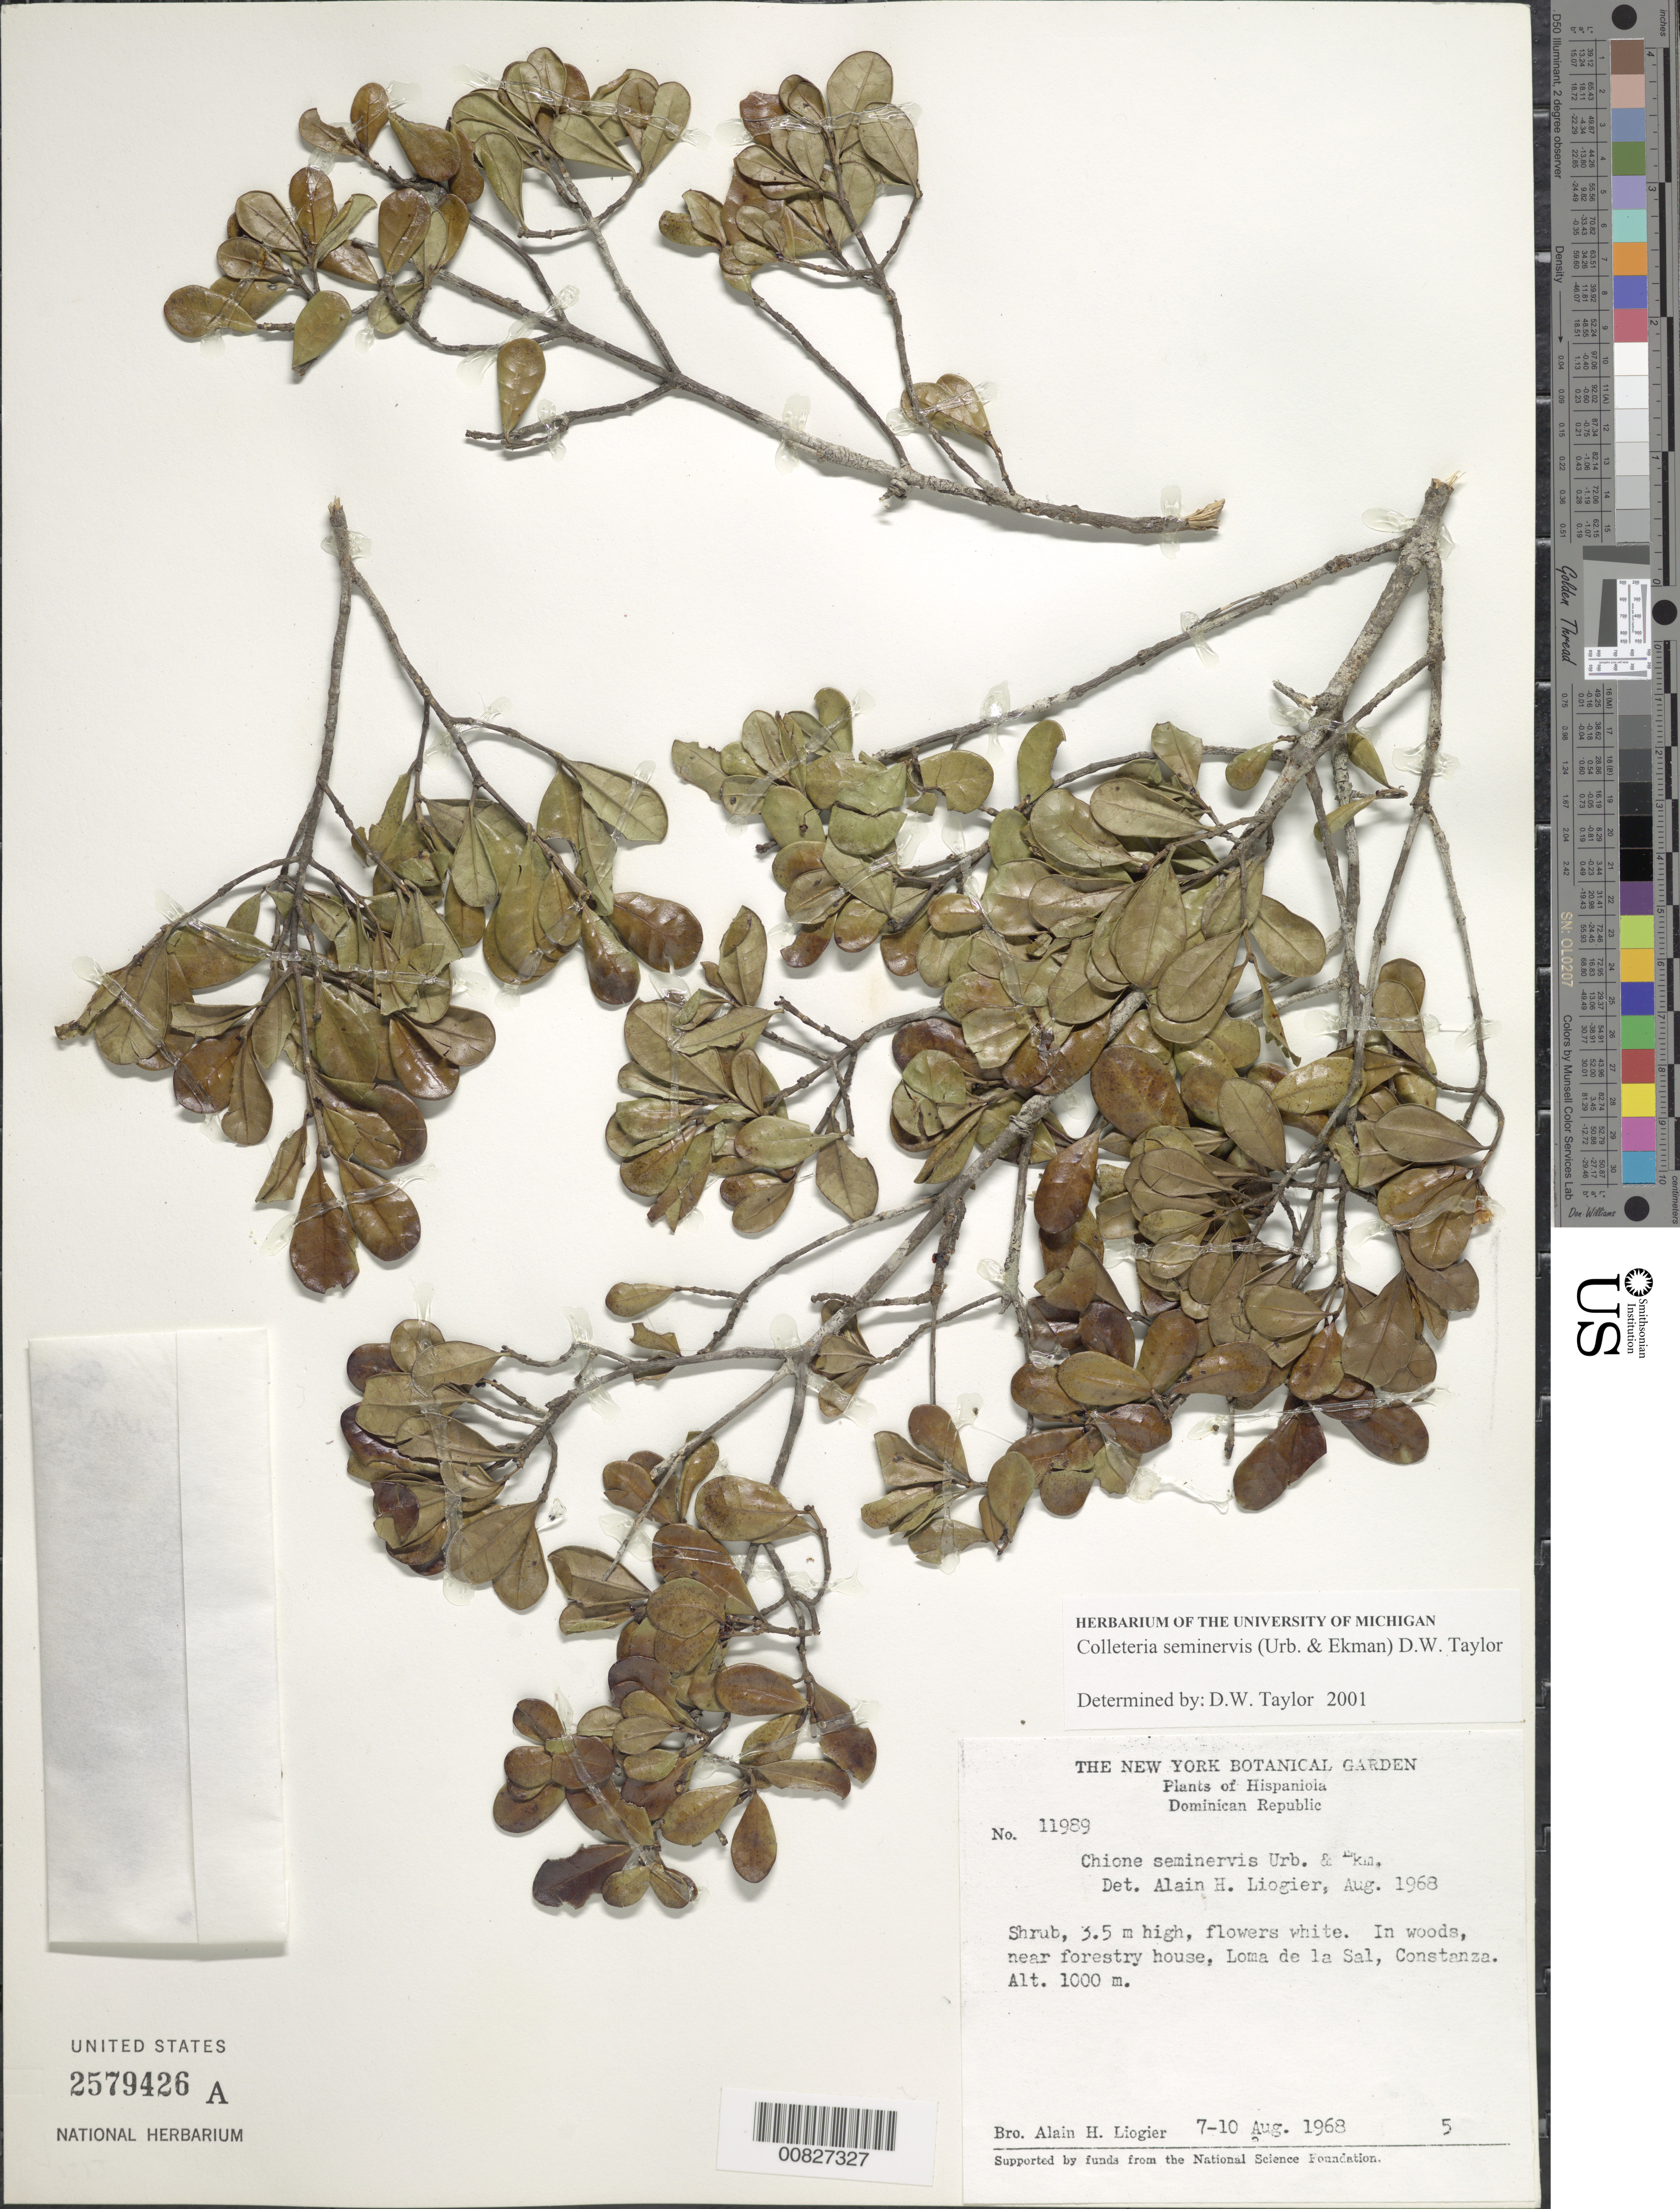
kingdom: Plantae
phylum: Tracheophyta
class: Magnoliopsida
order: Gentianales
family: Rubiaceae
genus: Colleteria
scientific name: Colleteria seminervis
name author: (Urb. & Ekman) D.W. Taylor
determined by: Taylor, D. W., (MICH), University of Michigan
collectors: A. H. Liogier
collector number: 11989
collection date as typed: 07 Aug 1968 to 10 Aug 1968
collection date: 1968-08-07/1968-08-10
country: Dominican Republic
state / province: La Vega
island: Hispaniola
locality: Loma de la Sal, Constanza, near forestry house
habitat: In woods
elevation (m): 1000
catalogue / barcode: US 2579426